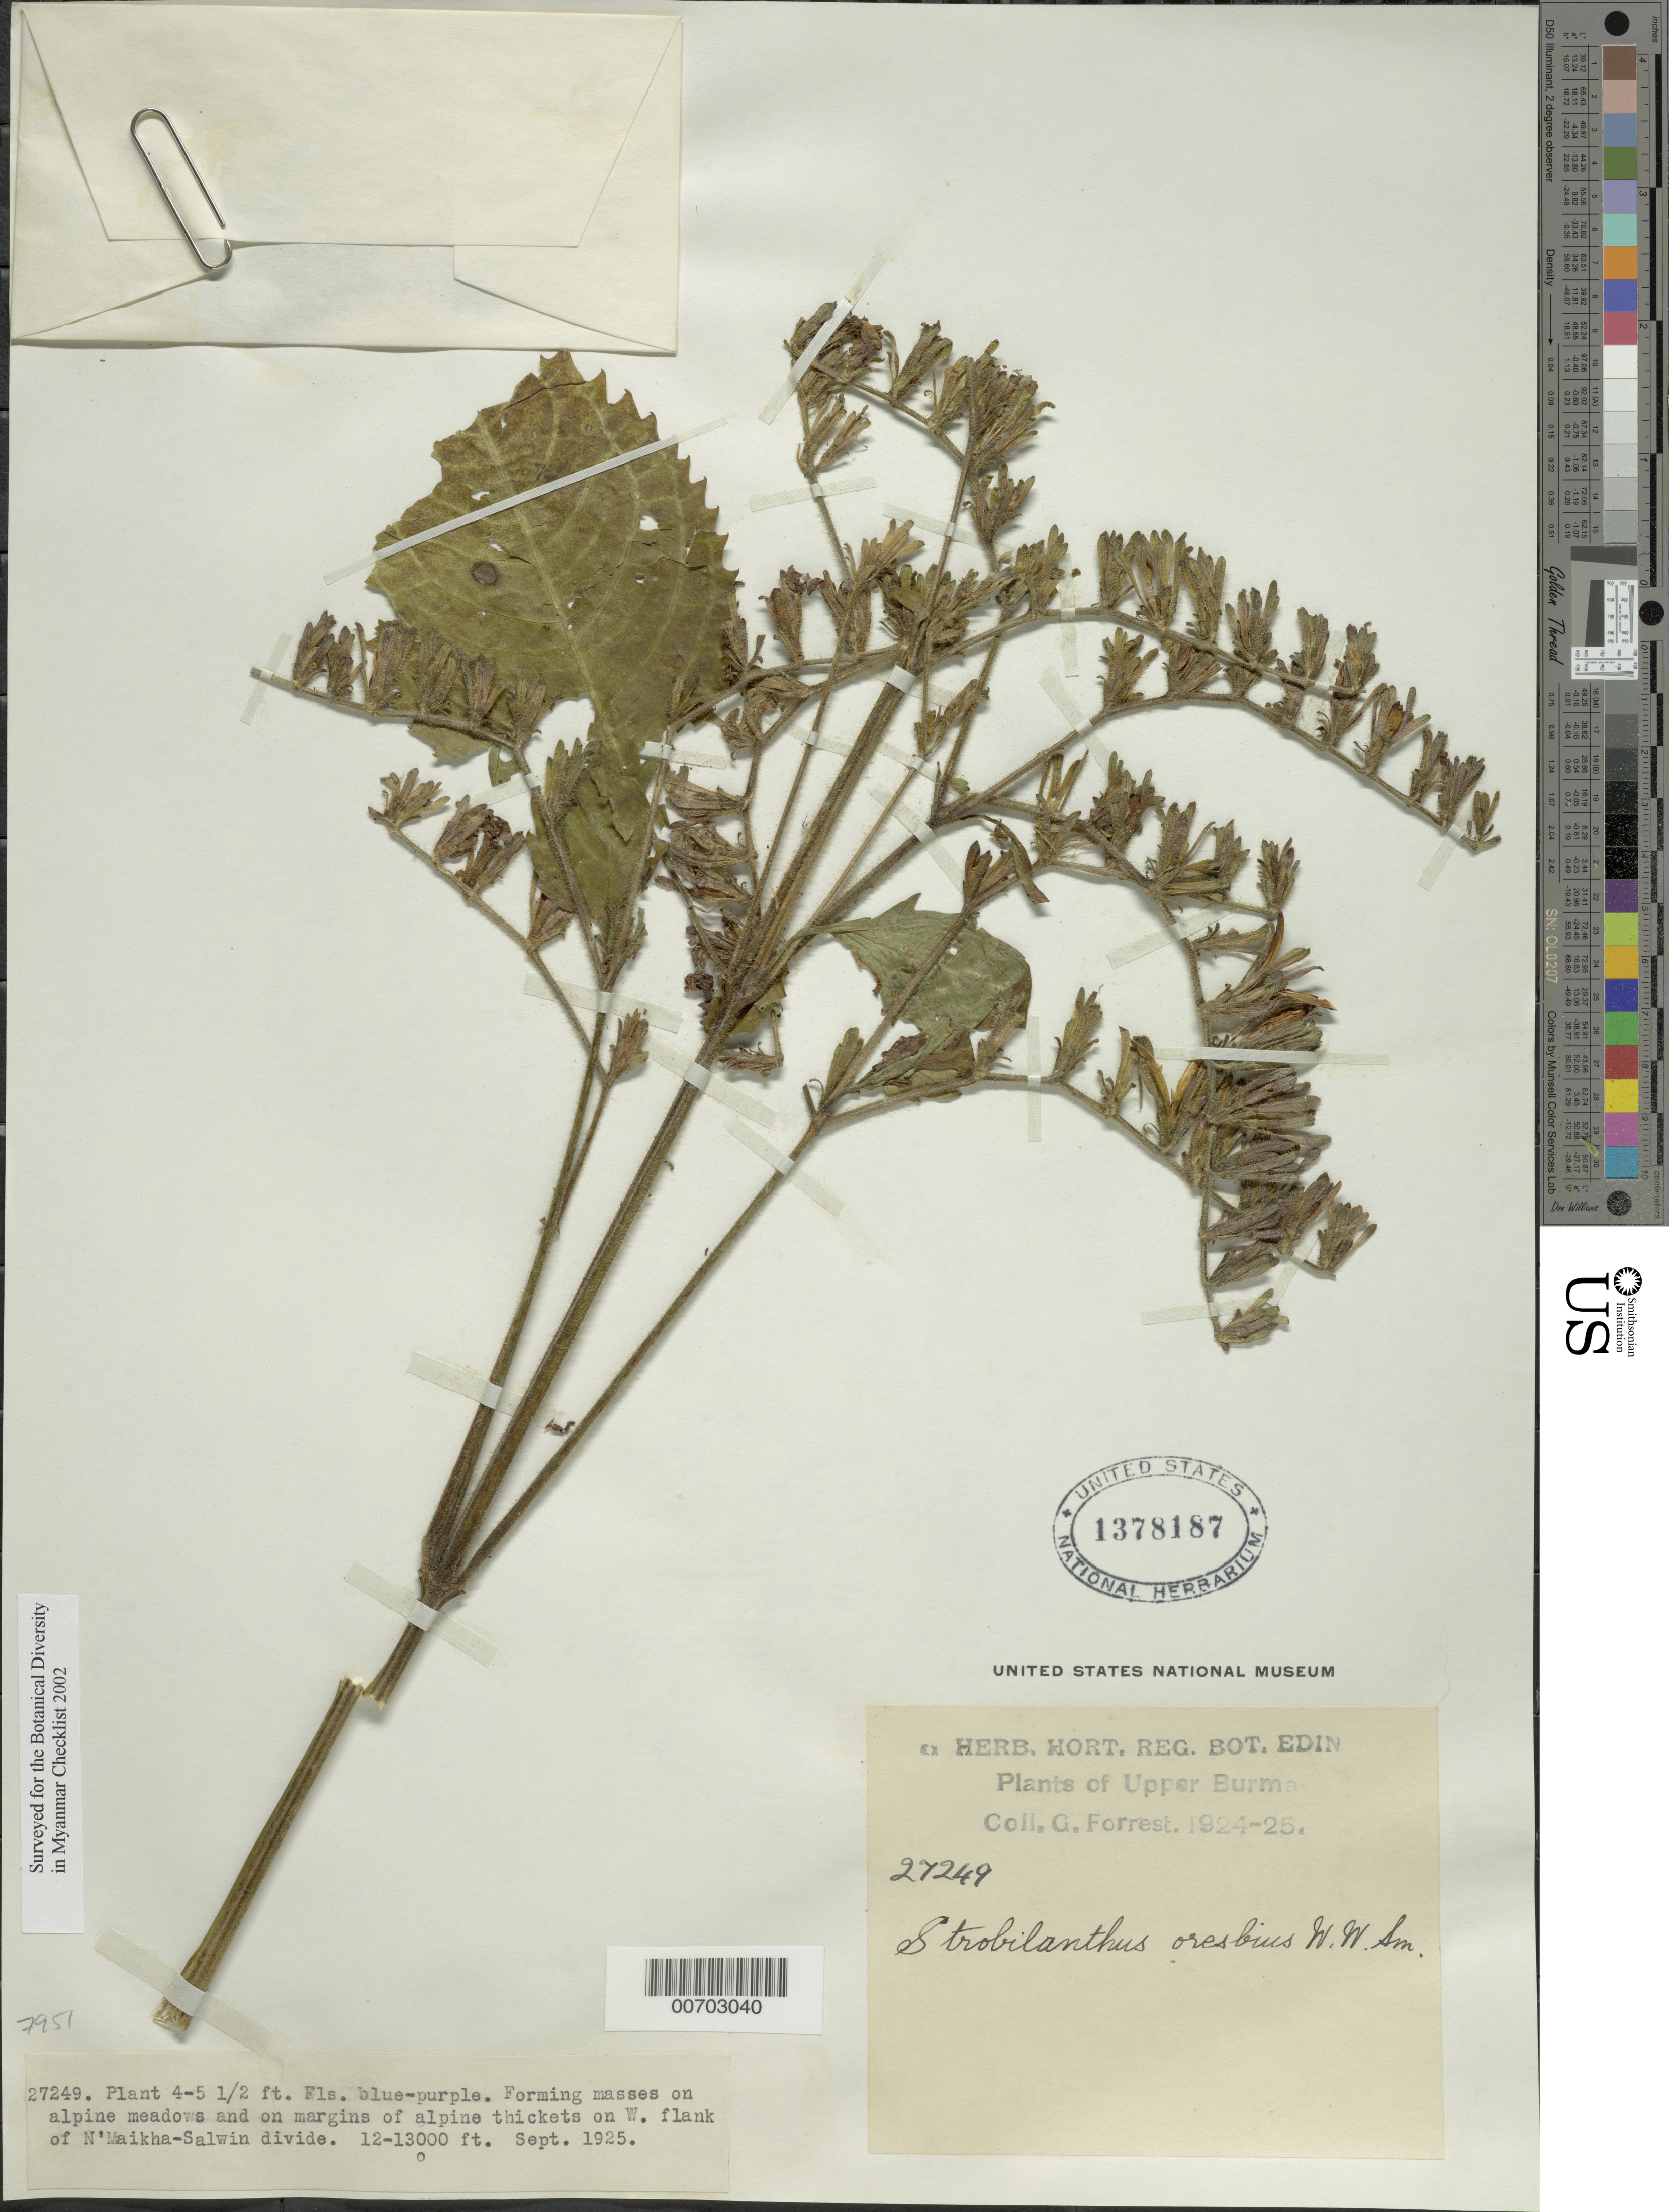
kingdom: Plantae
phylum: Tracheophyta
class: Magnoliopsida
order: Lamiales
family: Acanthaceae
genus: Strobilanthes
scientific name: Strobilanthes oresbius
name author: W.W. Sm.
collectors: G. Forrest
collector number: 27249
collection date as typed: Sep 1925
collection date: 1925-09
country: Myanmar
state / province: Kachin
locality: N'Maikha-Salwin Divide, W flank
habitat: Alpine meadows and margins of thickets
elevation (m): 3658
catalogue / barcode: US 1378187